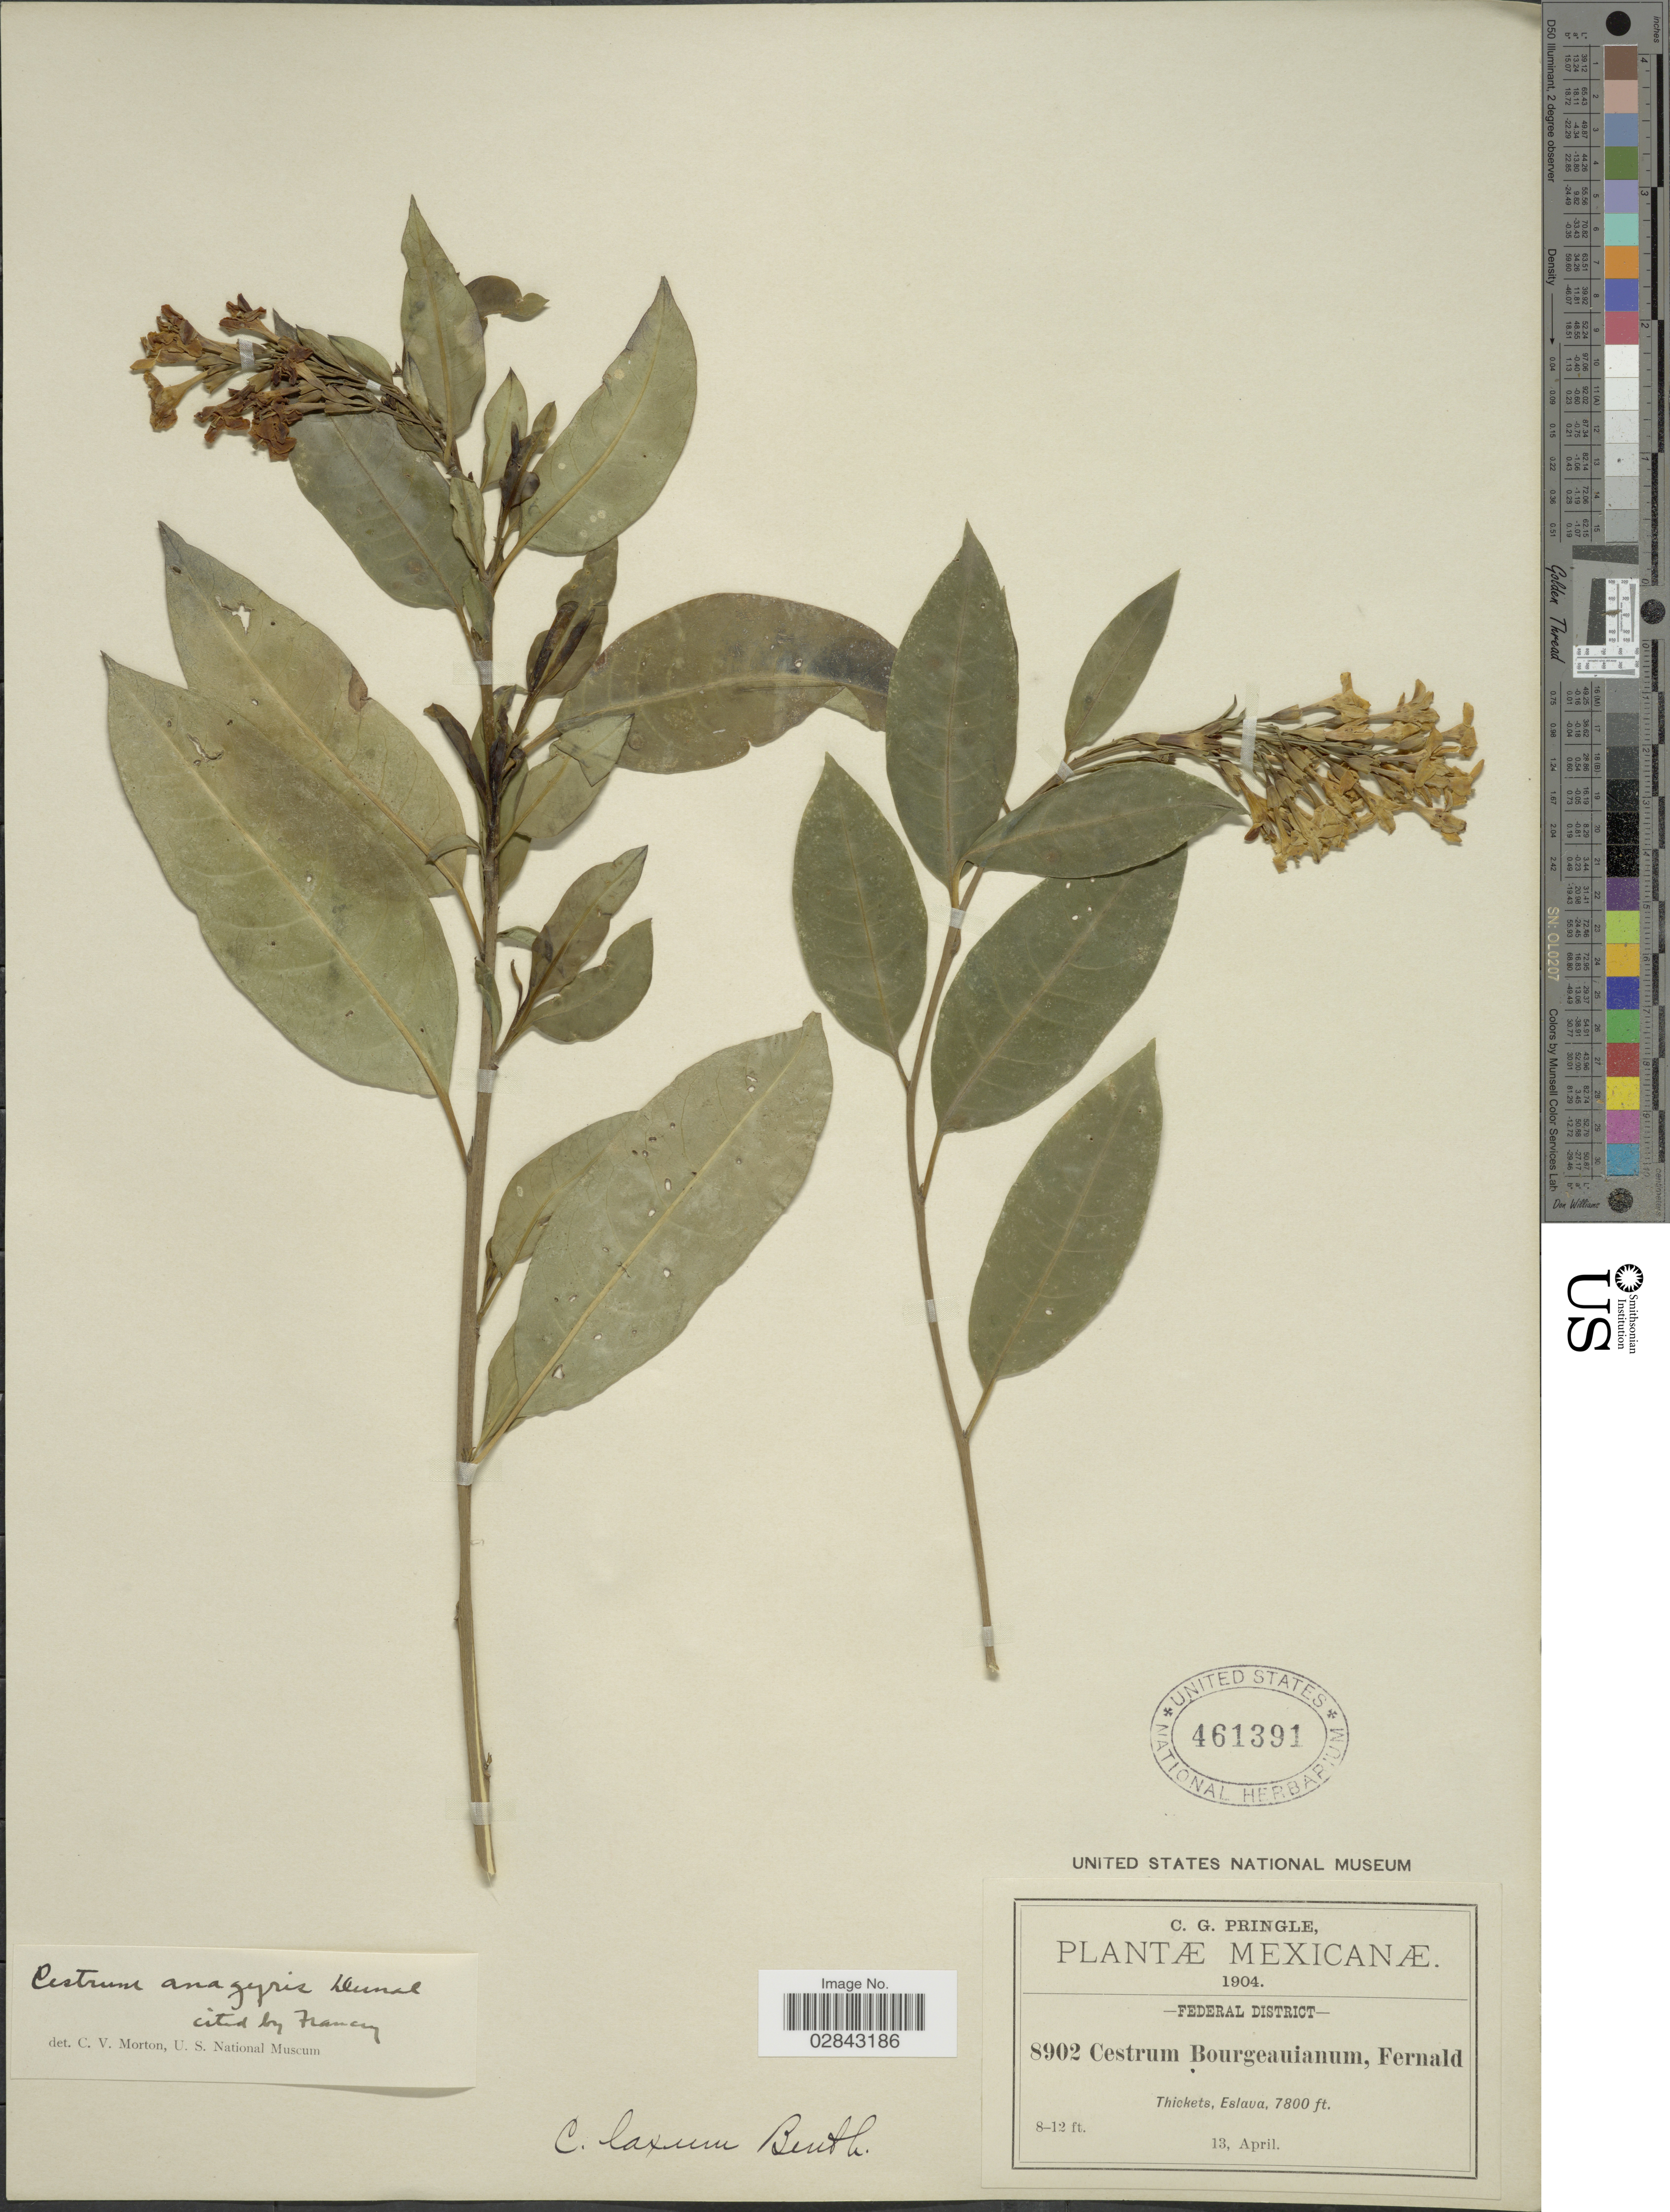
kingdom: Plantae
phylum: Tracheophyta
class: Magnoliopsida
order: Solanales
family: Solanaceae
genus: Cestrum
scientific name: Cestrum anagyris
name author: Dunal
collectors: C. G. Pringle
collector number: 8902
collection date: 1904-04-13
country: Mexico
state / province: Distrito Federal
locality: Federal Distrcit. Thickets, Eslava.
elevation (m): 2377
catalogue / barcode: US 461391